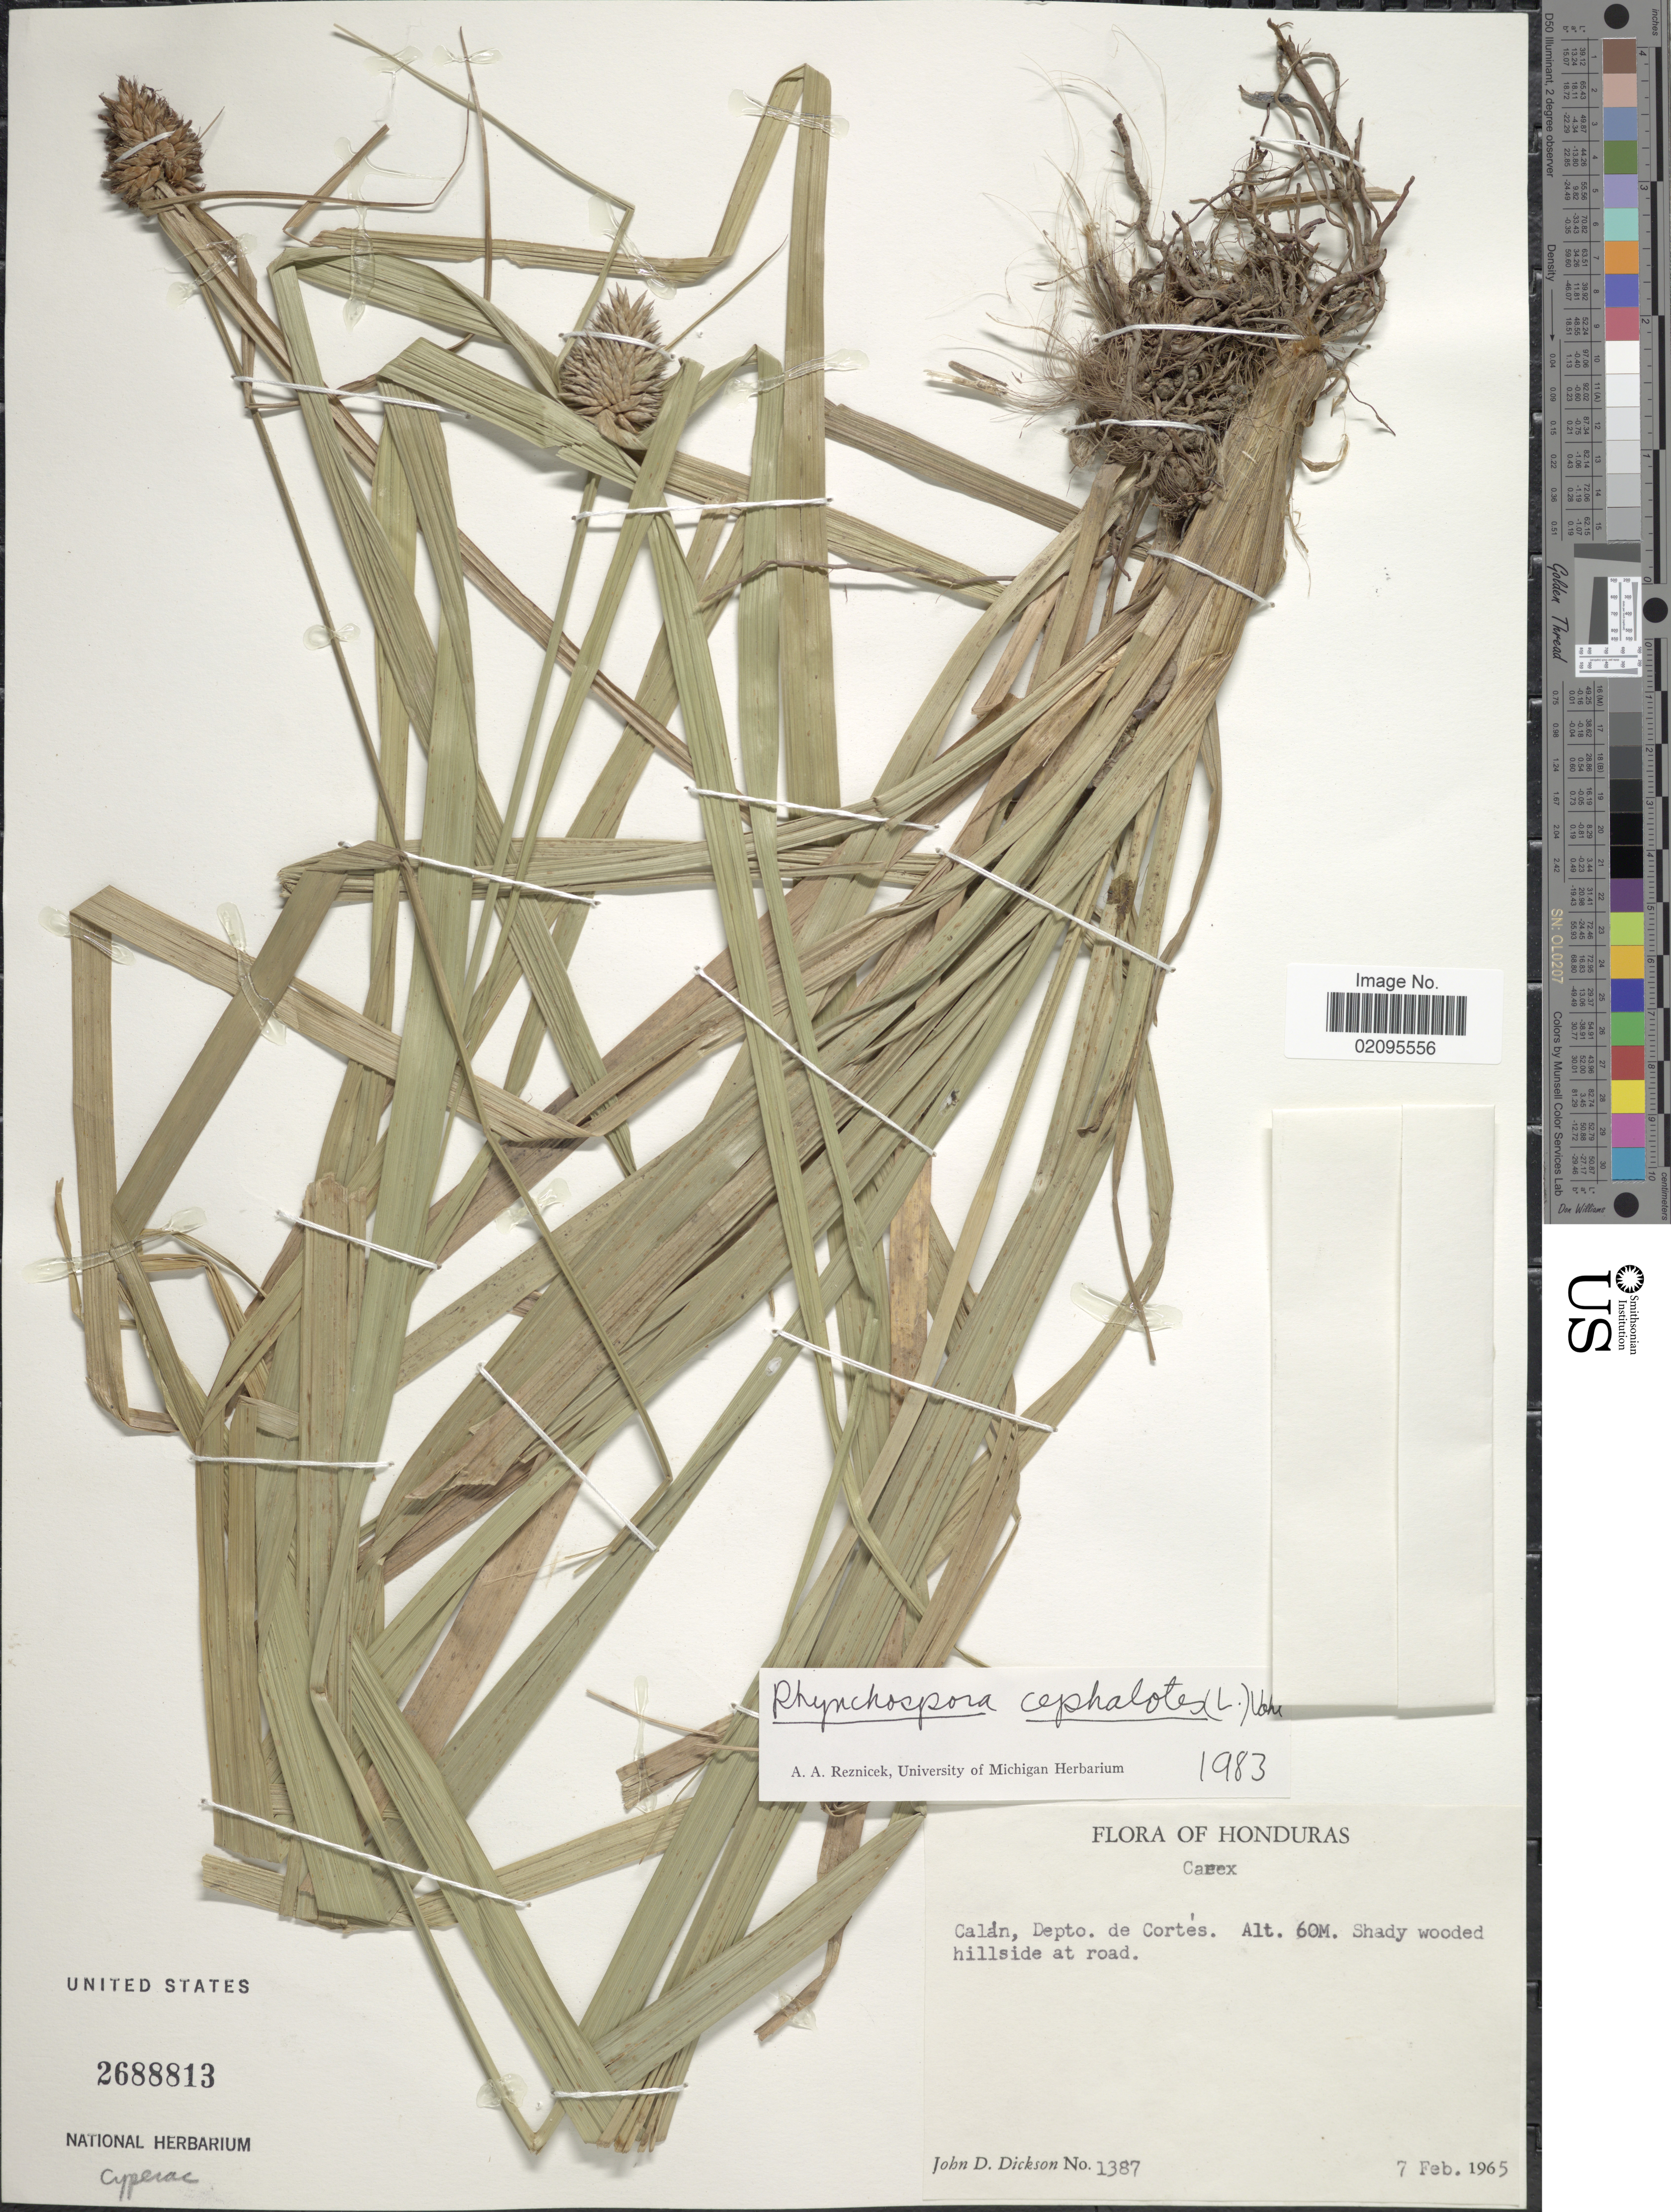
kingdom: Plantae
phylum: Tracheophyta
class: Liliopsida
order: Poales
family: Cyperaceae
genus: Rhynchospora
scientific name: Rhynchospora cephalotes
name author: (L.) Vahl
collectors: J. Dickson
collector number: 1387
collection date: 1965-02-07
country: Honduras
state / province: Cortés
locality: Calan, shady wooded hillside at road.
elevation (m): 60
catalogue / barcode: US 2688813